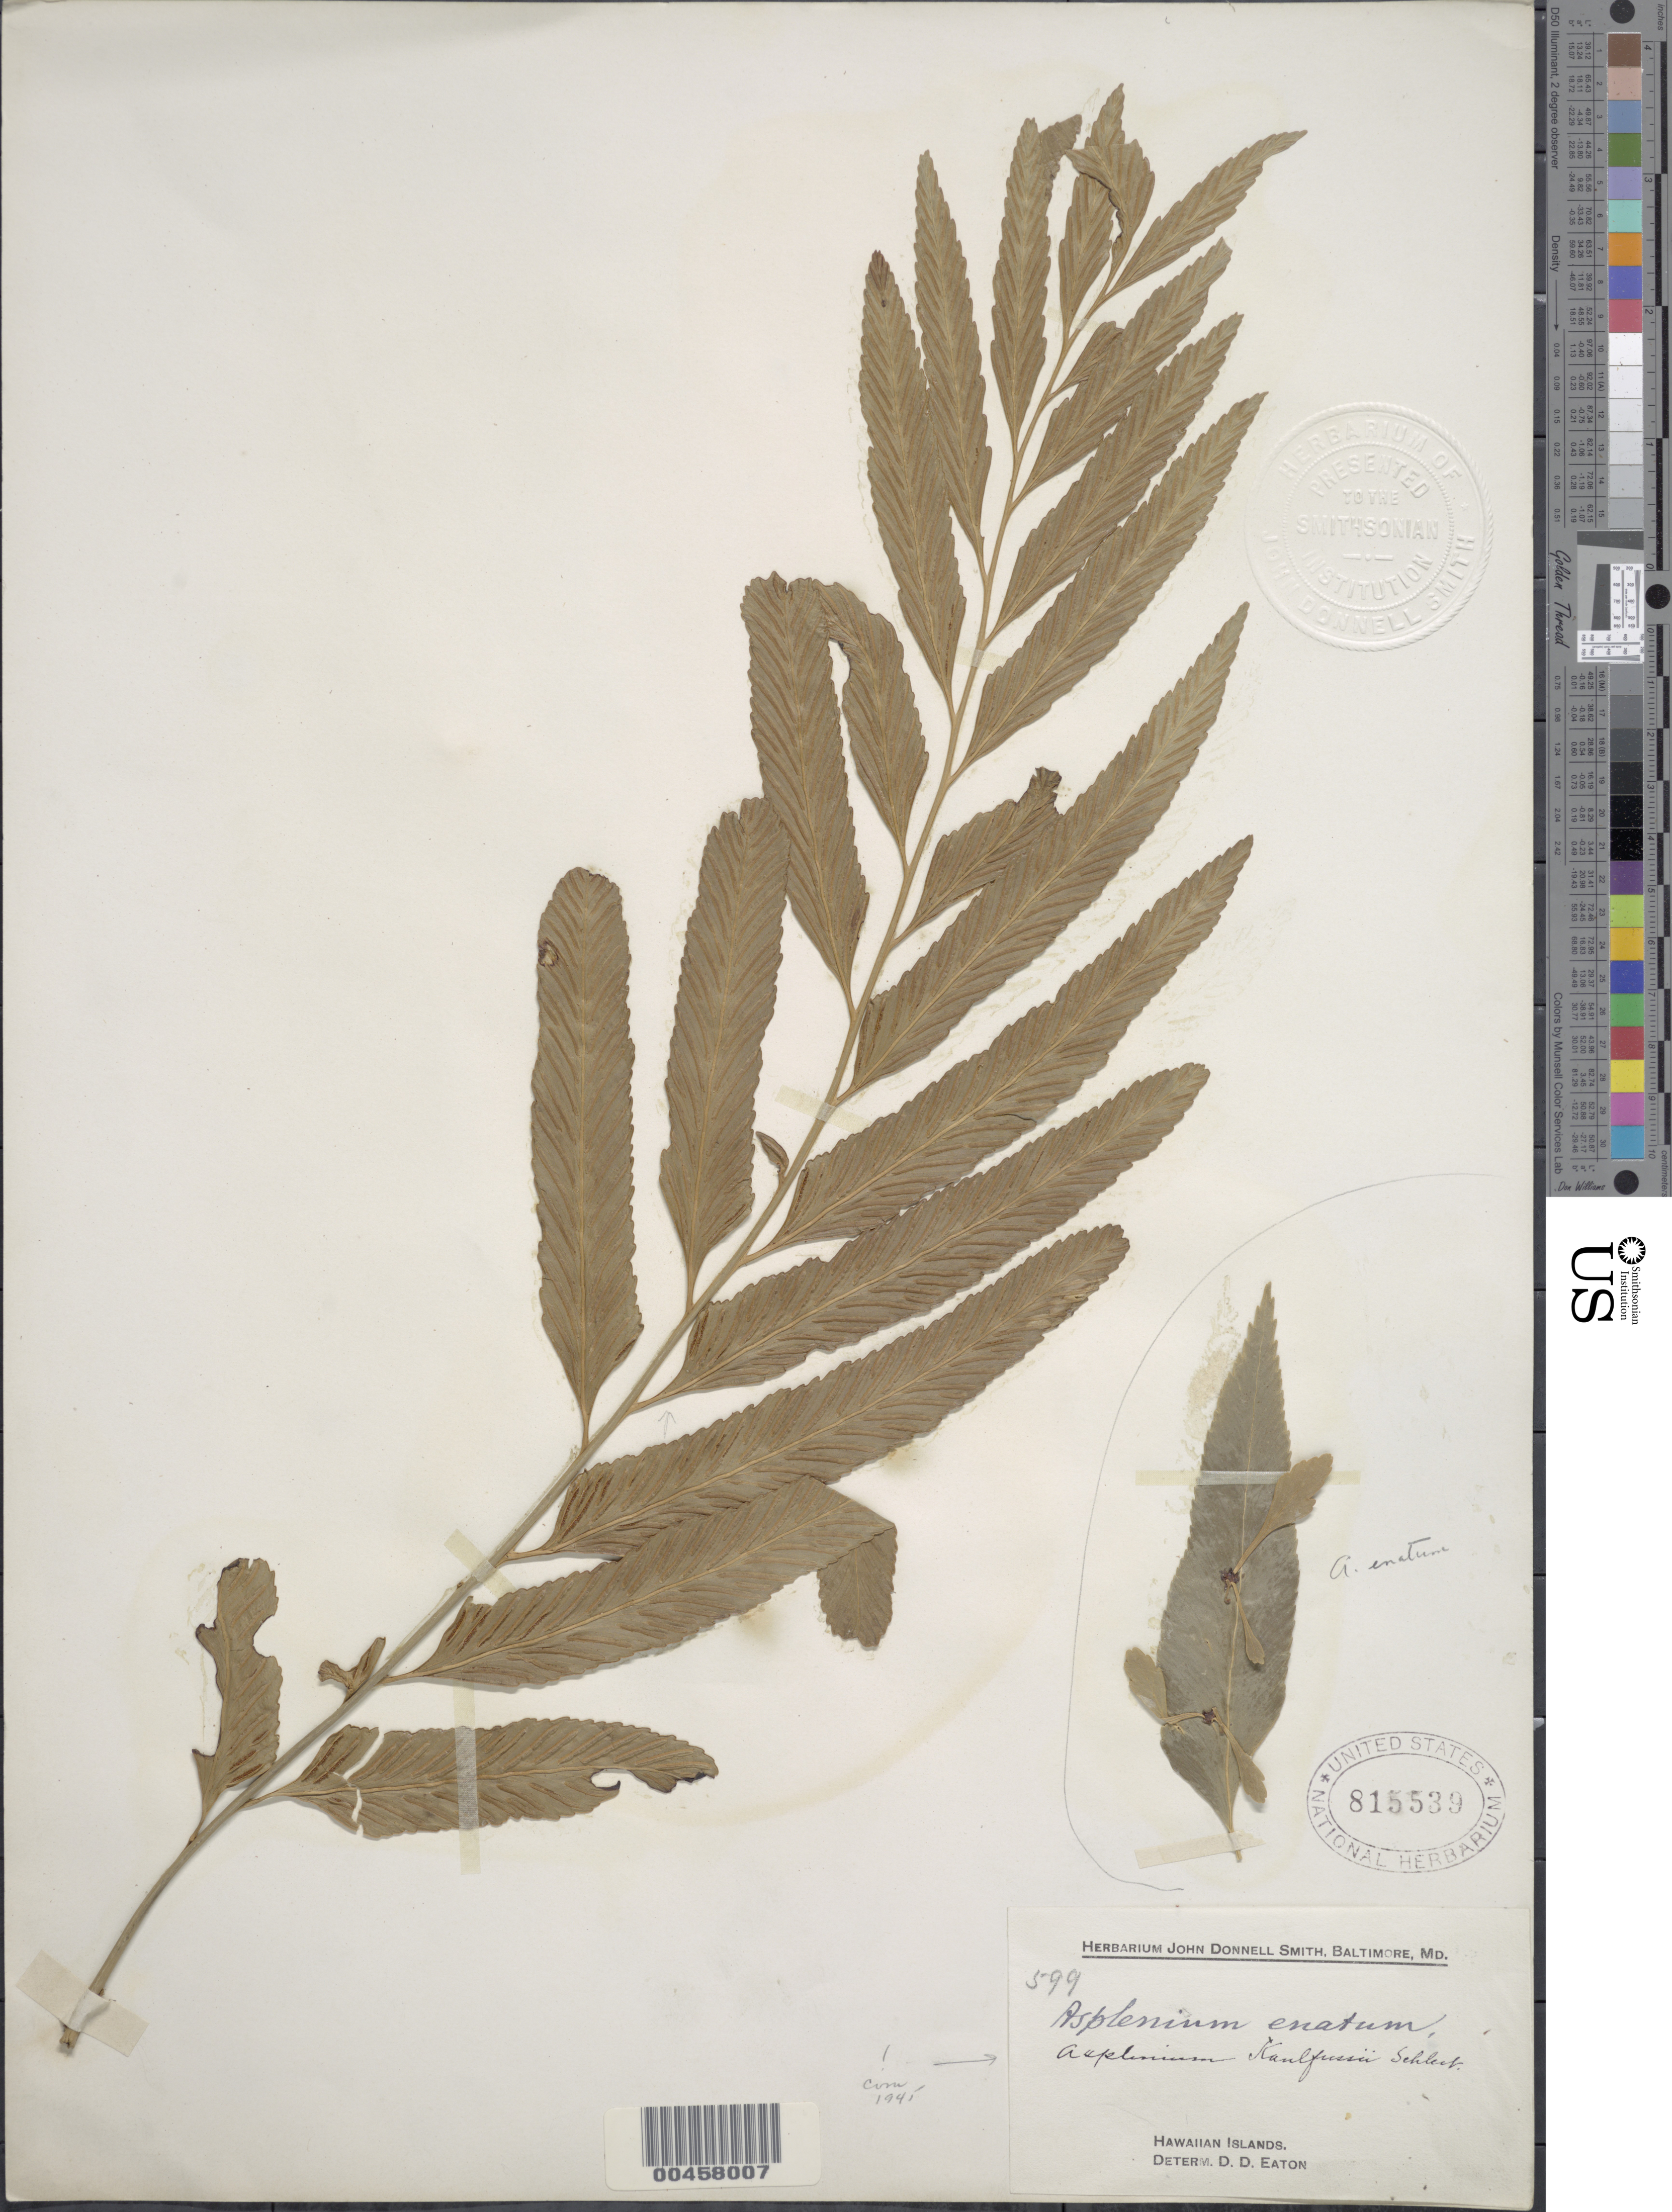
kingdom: Plantae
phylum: Tracheophyta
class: Polypodiopsida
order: Polypodiales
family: Aspleniaceae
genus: Asplenium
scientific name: Asplenium kaulfussii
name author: Schltdl.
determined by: Morton, C. V.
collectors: J. Donnell Smith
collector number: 599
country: United States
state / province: Hawaii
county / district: Hawaii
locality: Hawaiian Islands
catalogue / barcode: US 815539